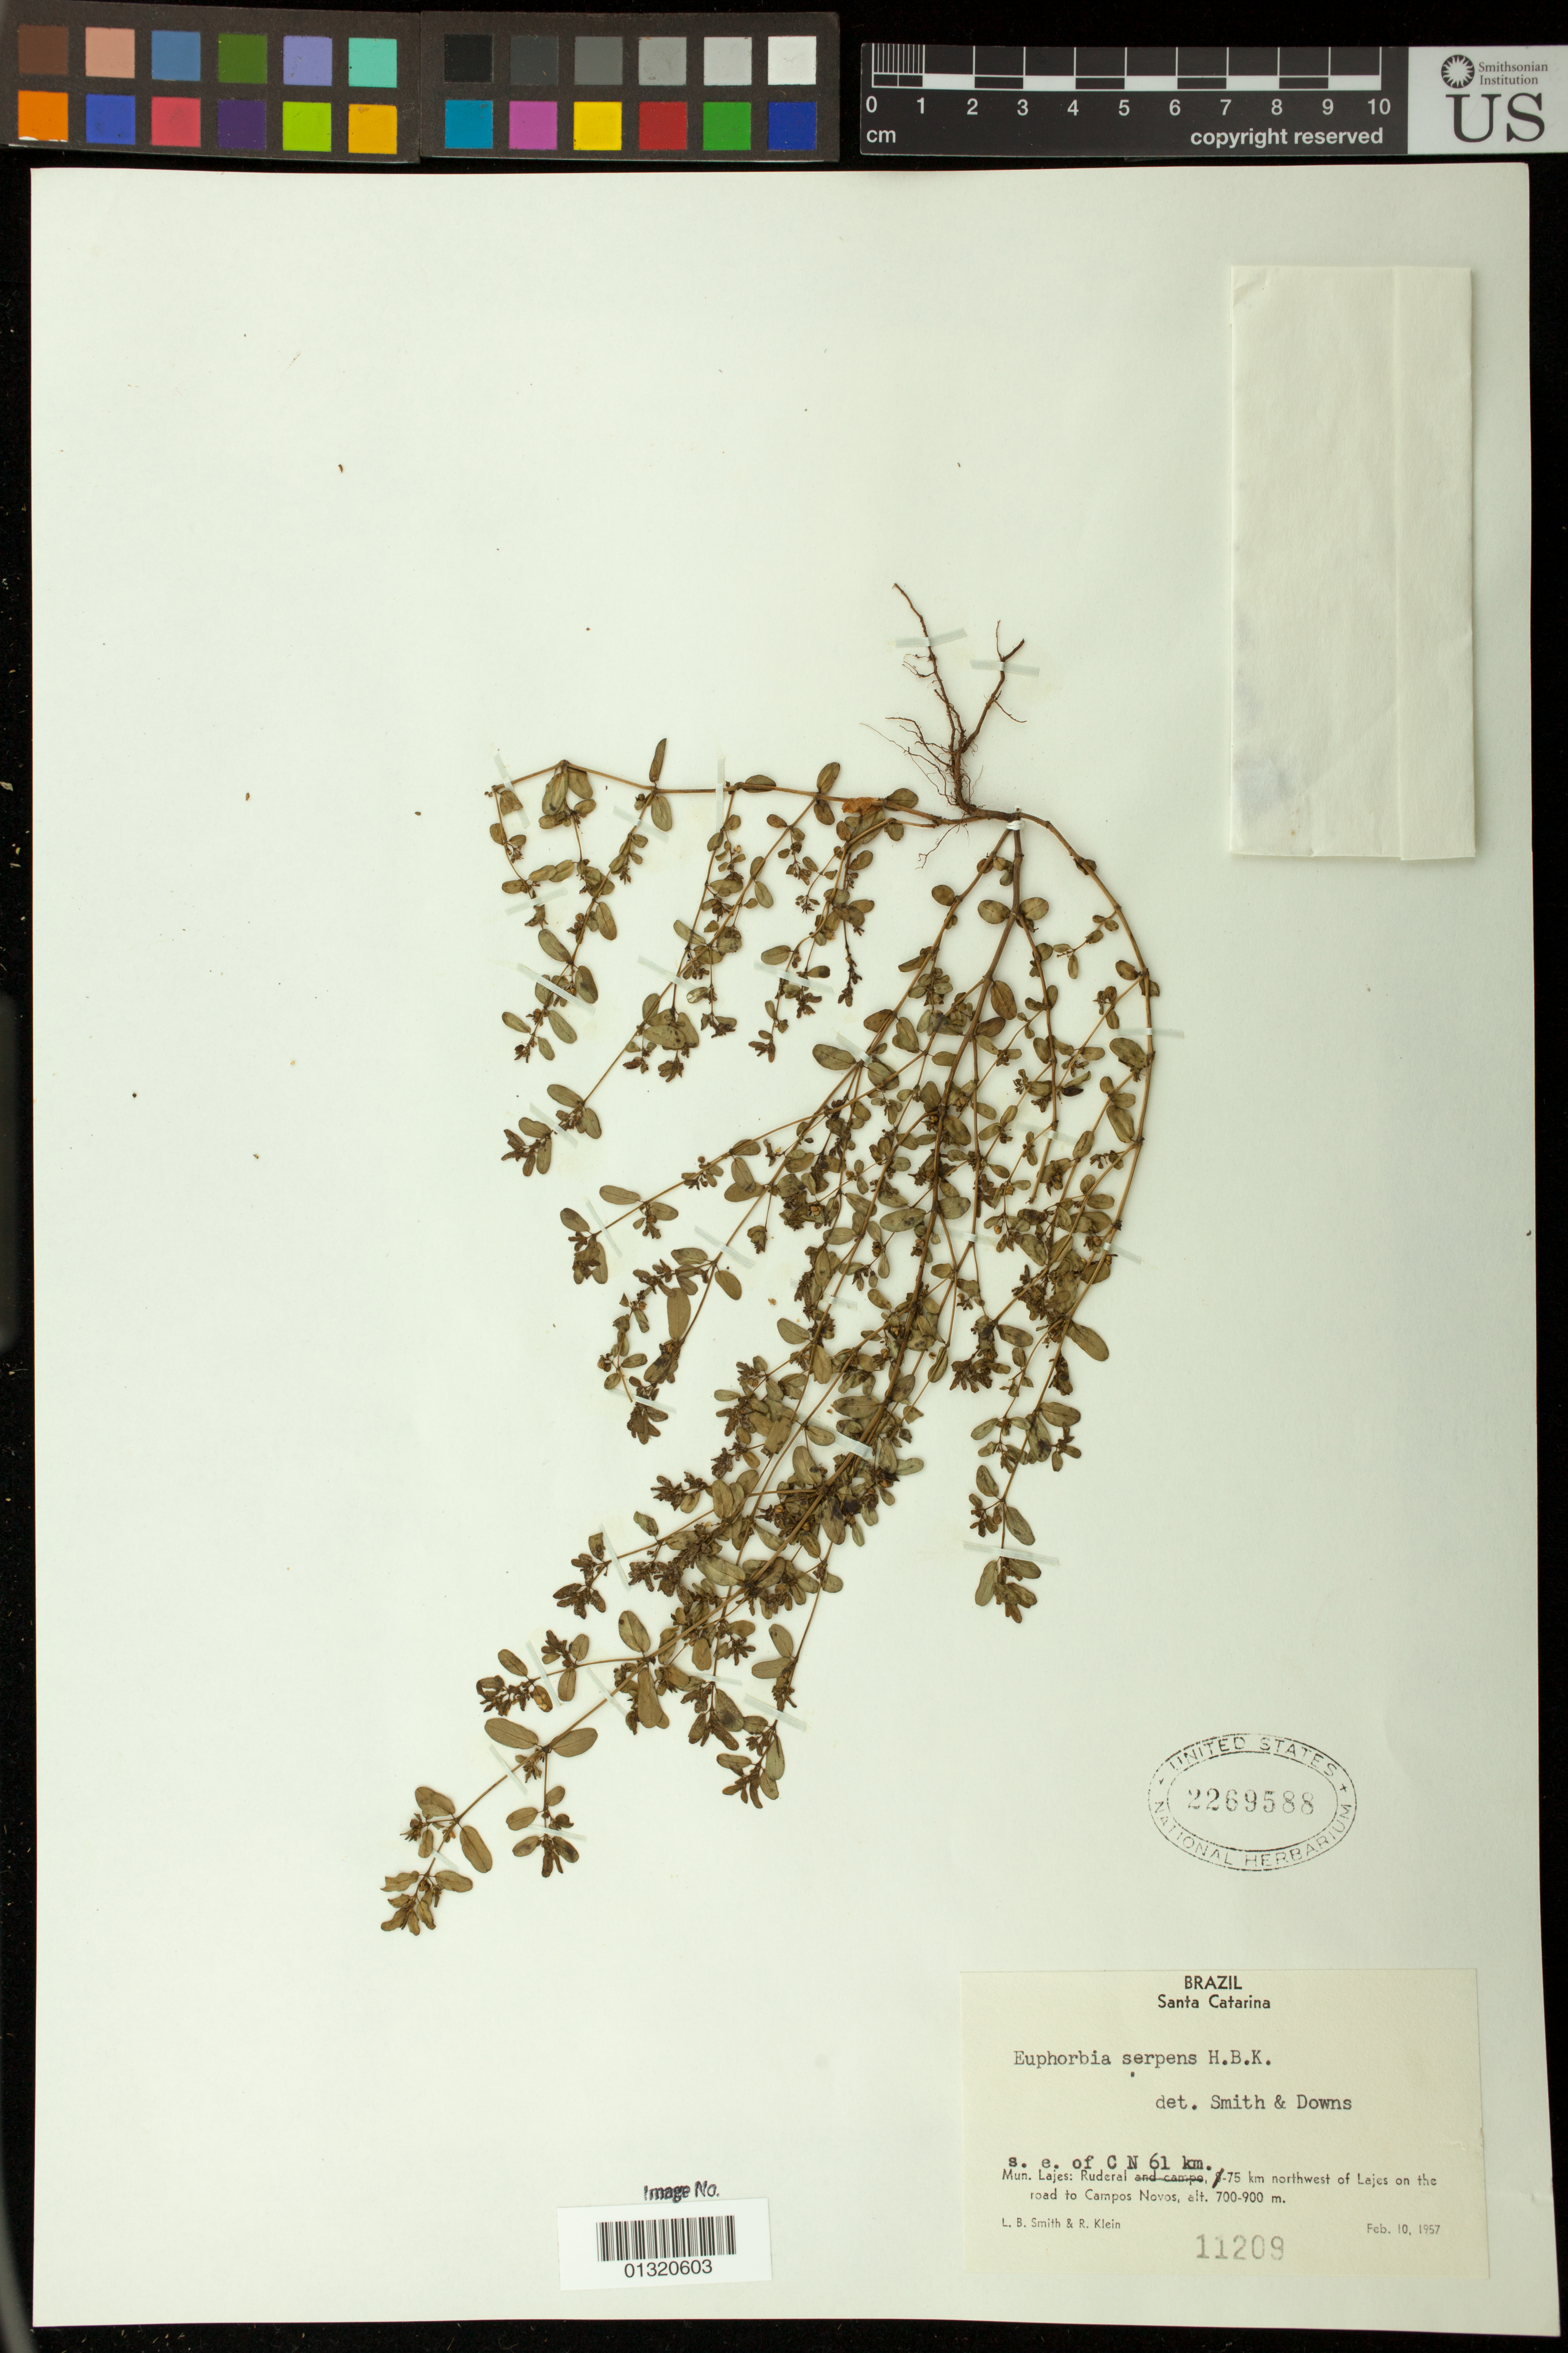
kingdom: Plantae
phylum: Tracheophyta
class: Magnoliopsida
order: Malpighiales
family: Euphorbiaceae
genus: Euphorbia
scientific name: Euphorbia serpens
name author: Kunth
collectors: L. Smith & R. Klein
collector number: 11209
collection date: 1957-02-10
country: Brazil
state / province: Santa Catarina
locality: Ruderal s. e. of C N 61 KM-75 km northwest of Lajes on the road to Campos Novos.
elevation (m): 700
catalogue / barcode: US 2269588